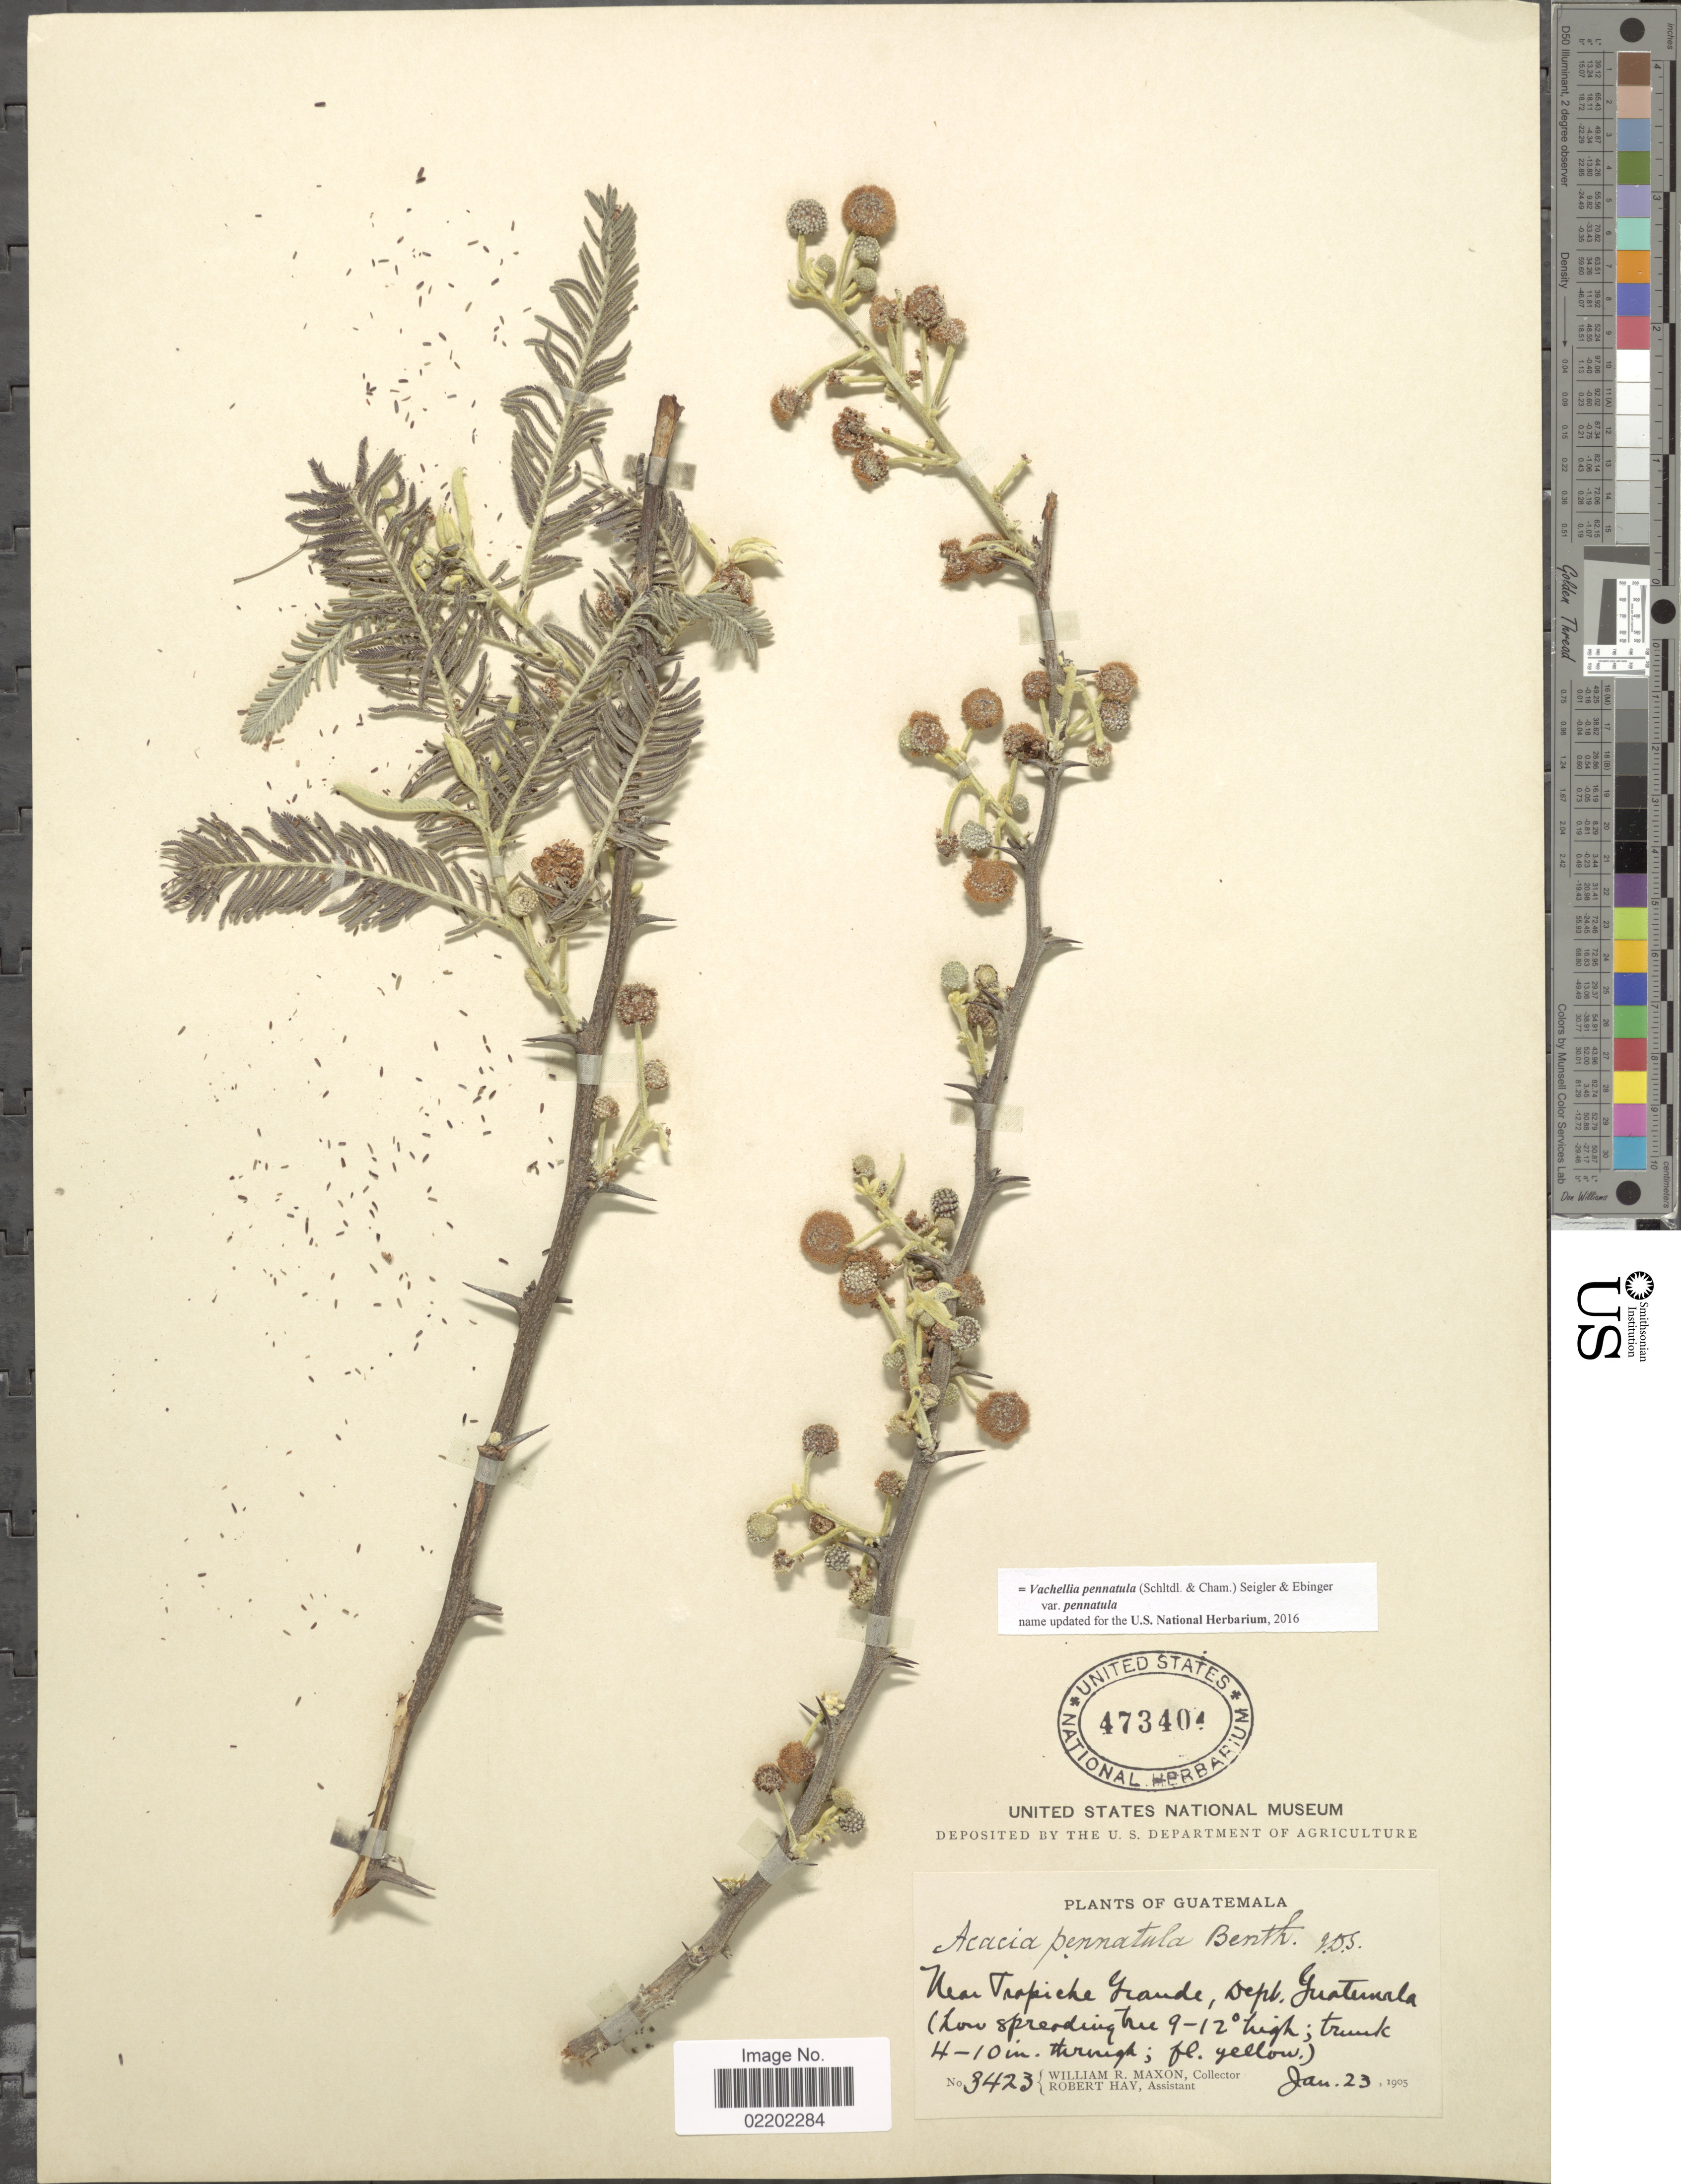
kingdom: Plantae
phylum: Tracheophyta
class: Magnoliopsida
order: Fabales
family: Fabaceae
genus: Vachellia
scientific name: Vachellia pennatula var. pennatula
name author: (Schltdl. & Cham.) Seigler & Ebinger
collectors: W. R. Maxon & R. Hay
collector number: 3423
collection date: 1905-01-23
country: Guatemala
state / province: Guatemala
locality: Near Tropiche Grande, Dept. Guatemala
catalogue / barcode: US 473401